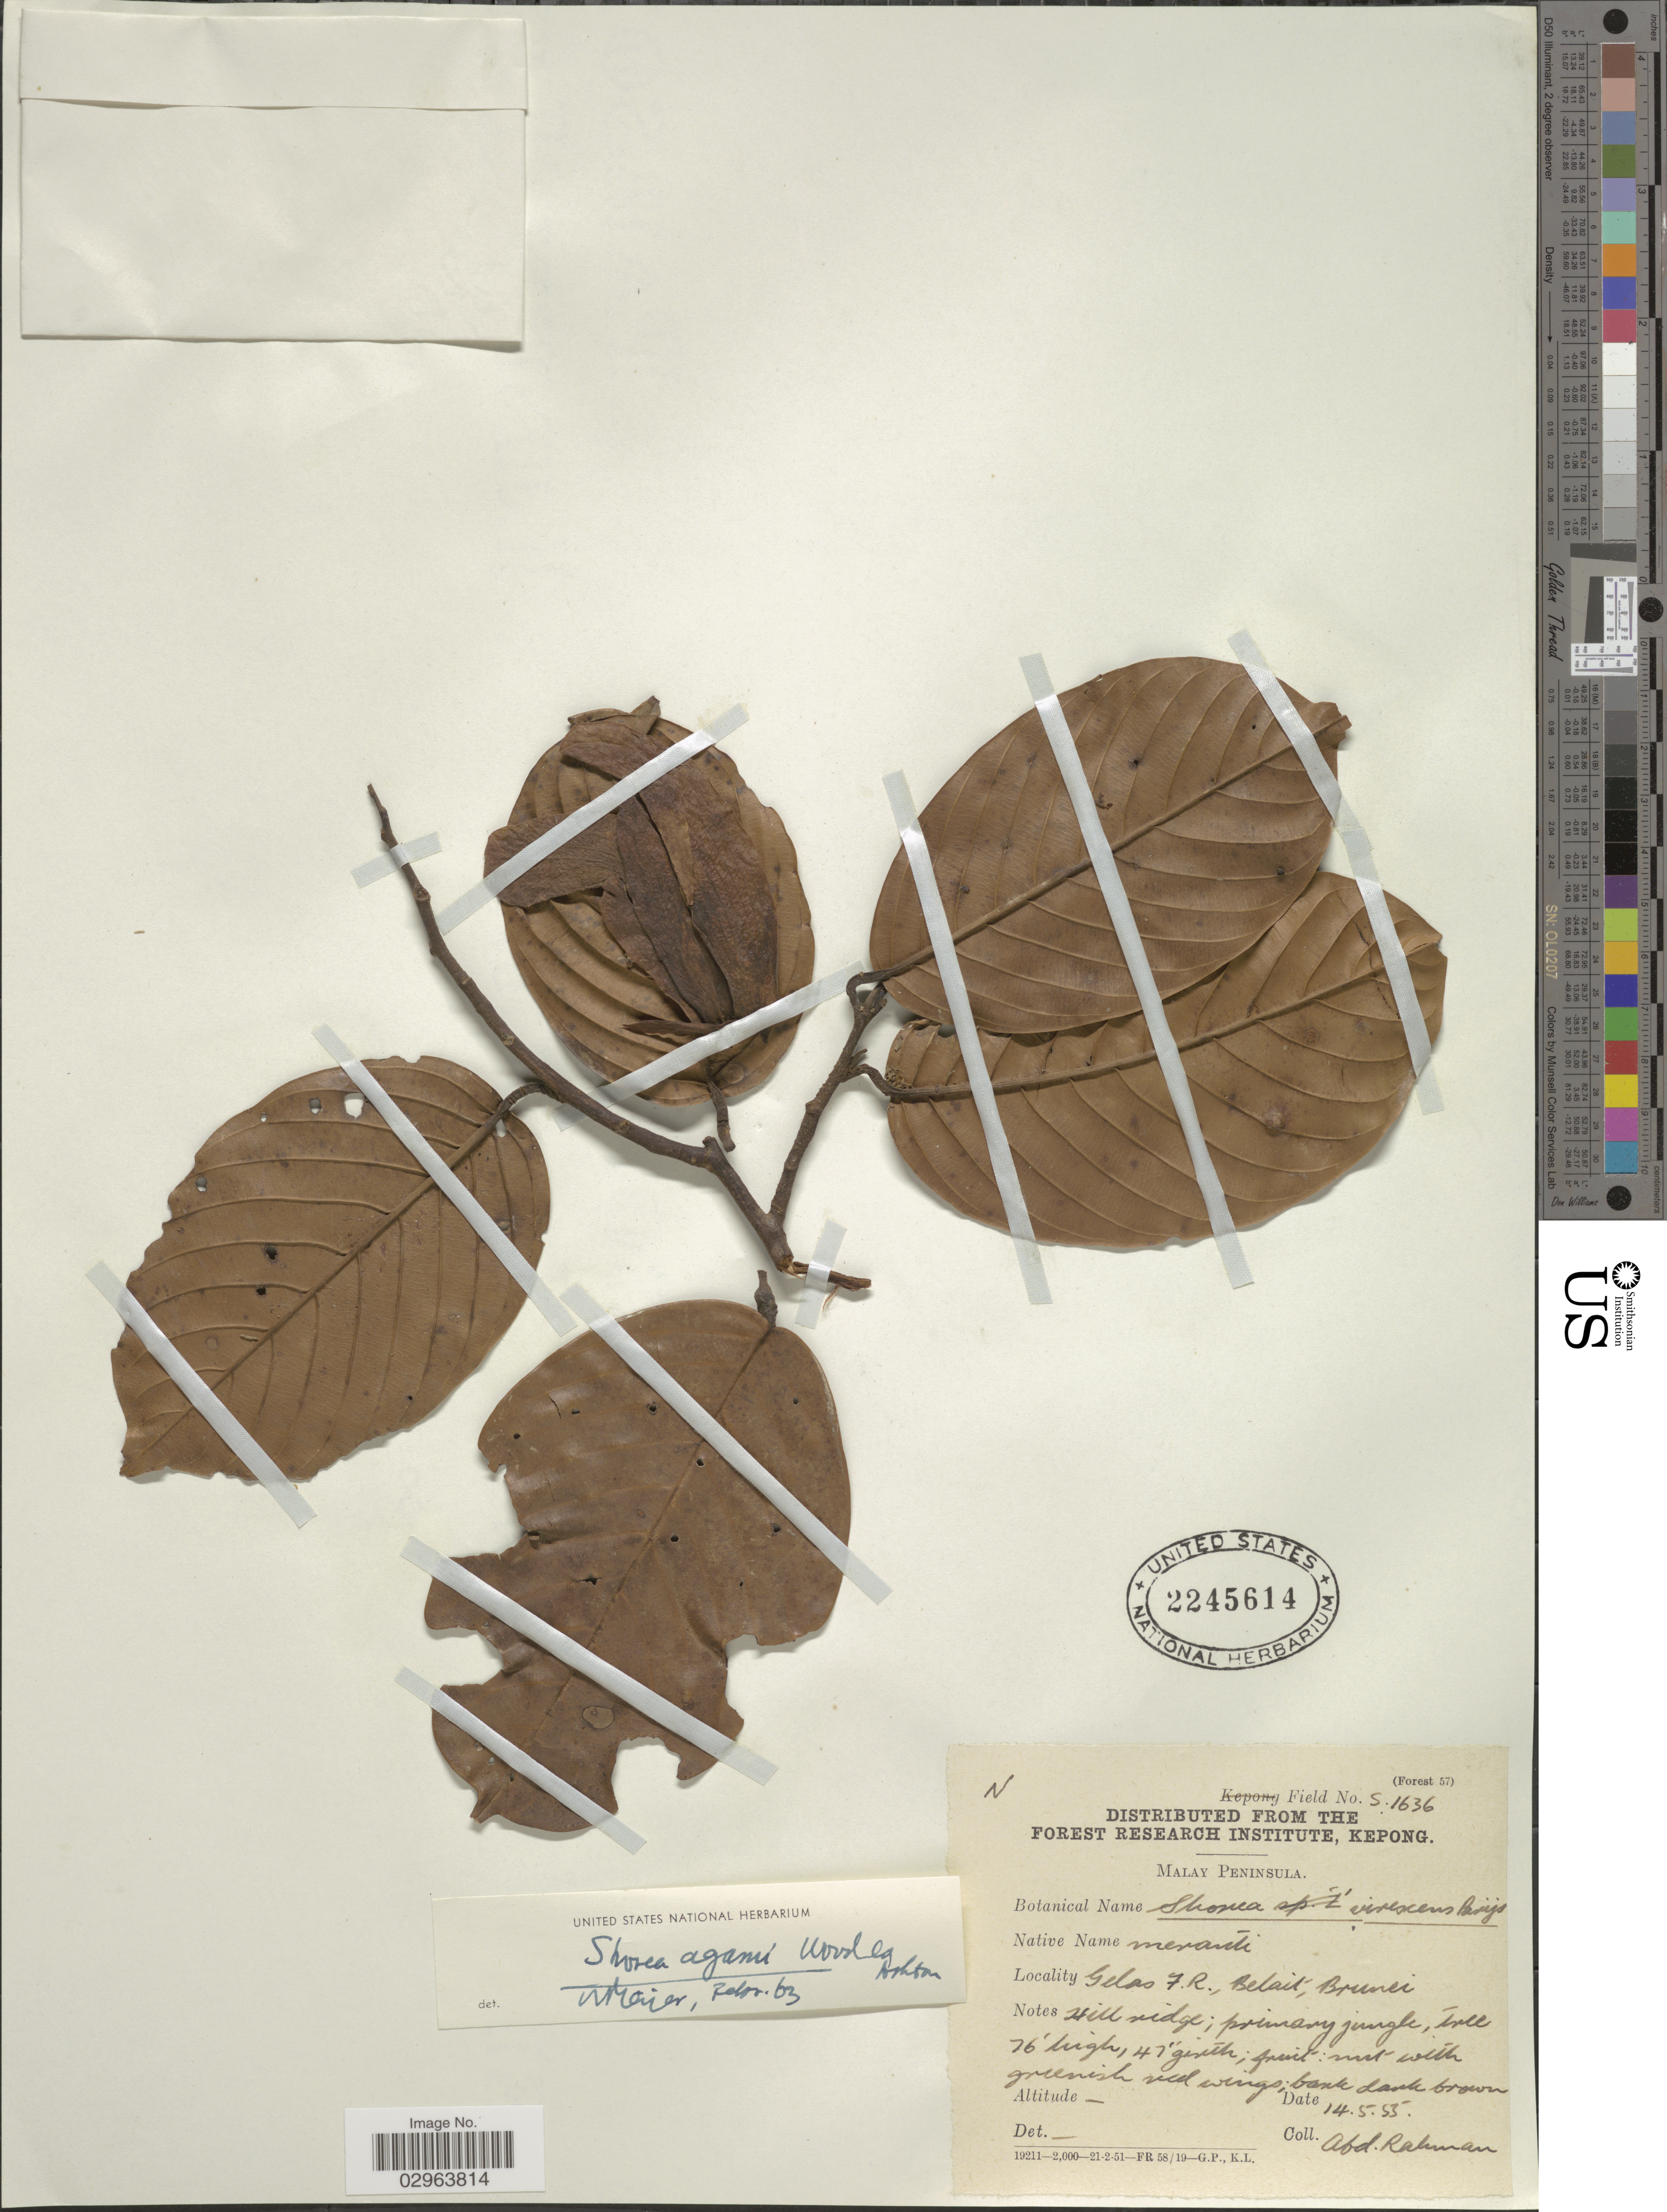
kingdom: Plantae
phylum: Tracheophyta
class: Magnoliopsida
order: Malvales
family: Dipterocarpaceae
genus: Anthoshorea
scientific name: Anthoshorea agami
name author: (P.S. Ashton) P.S. Ashton & J. Heck.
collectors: A. Rahman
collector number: S1636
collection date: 1955-05-14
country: Brunei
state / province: Belait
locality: Malay Peninsula, Gelas F.R., Belait.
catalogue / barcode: US 2245614